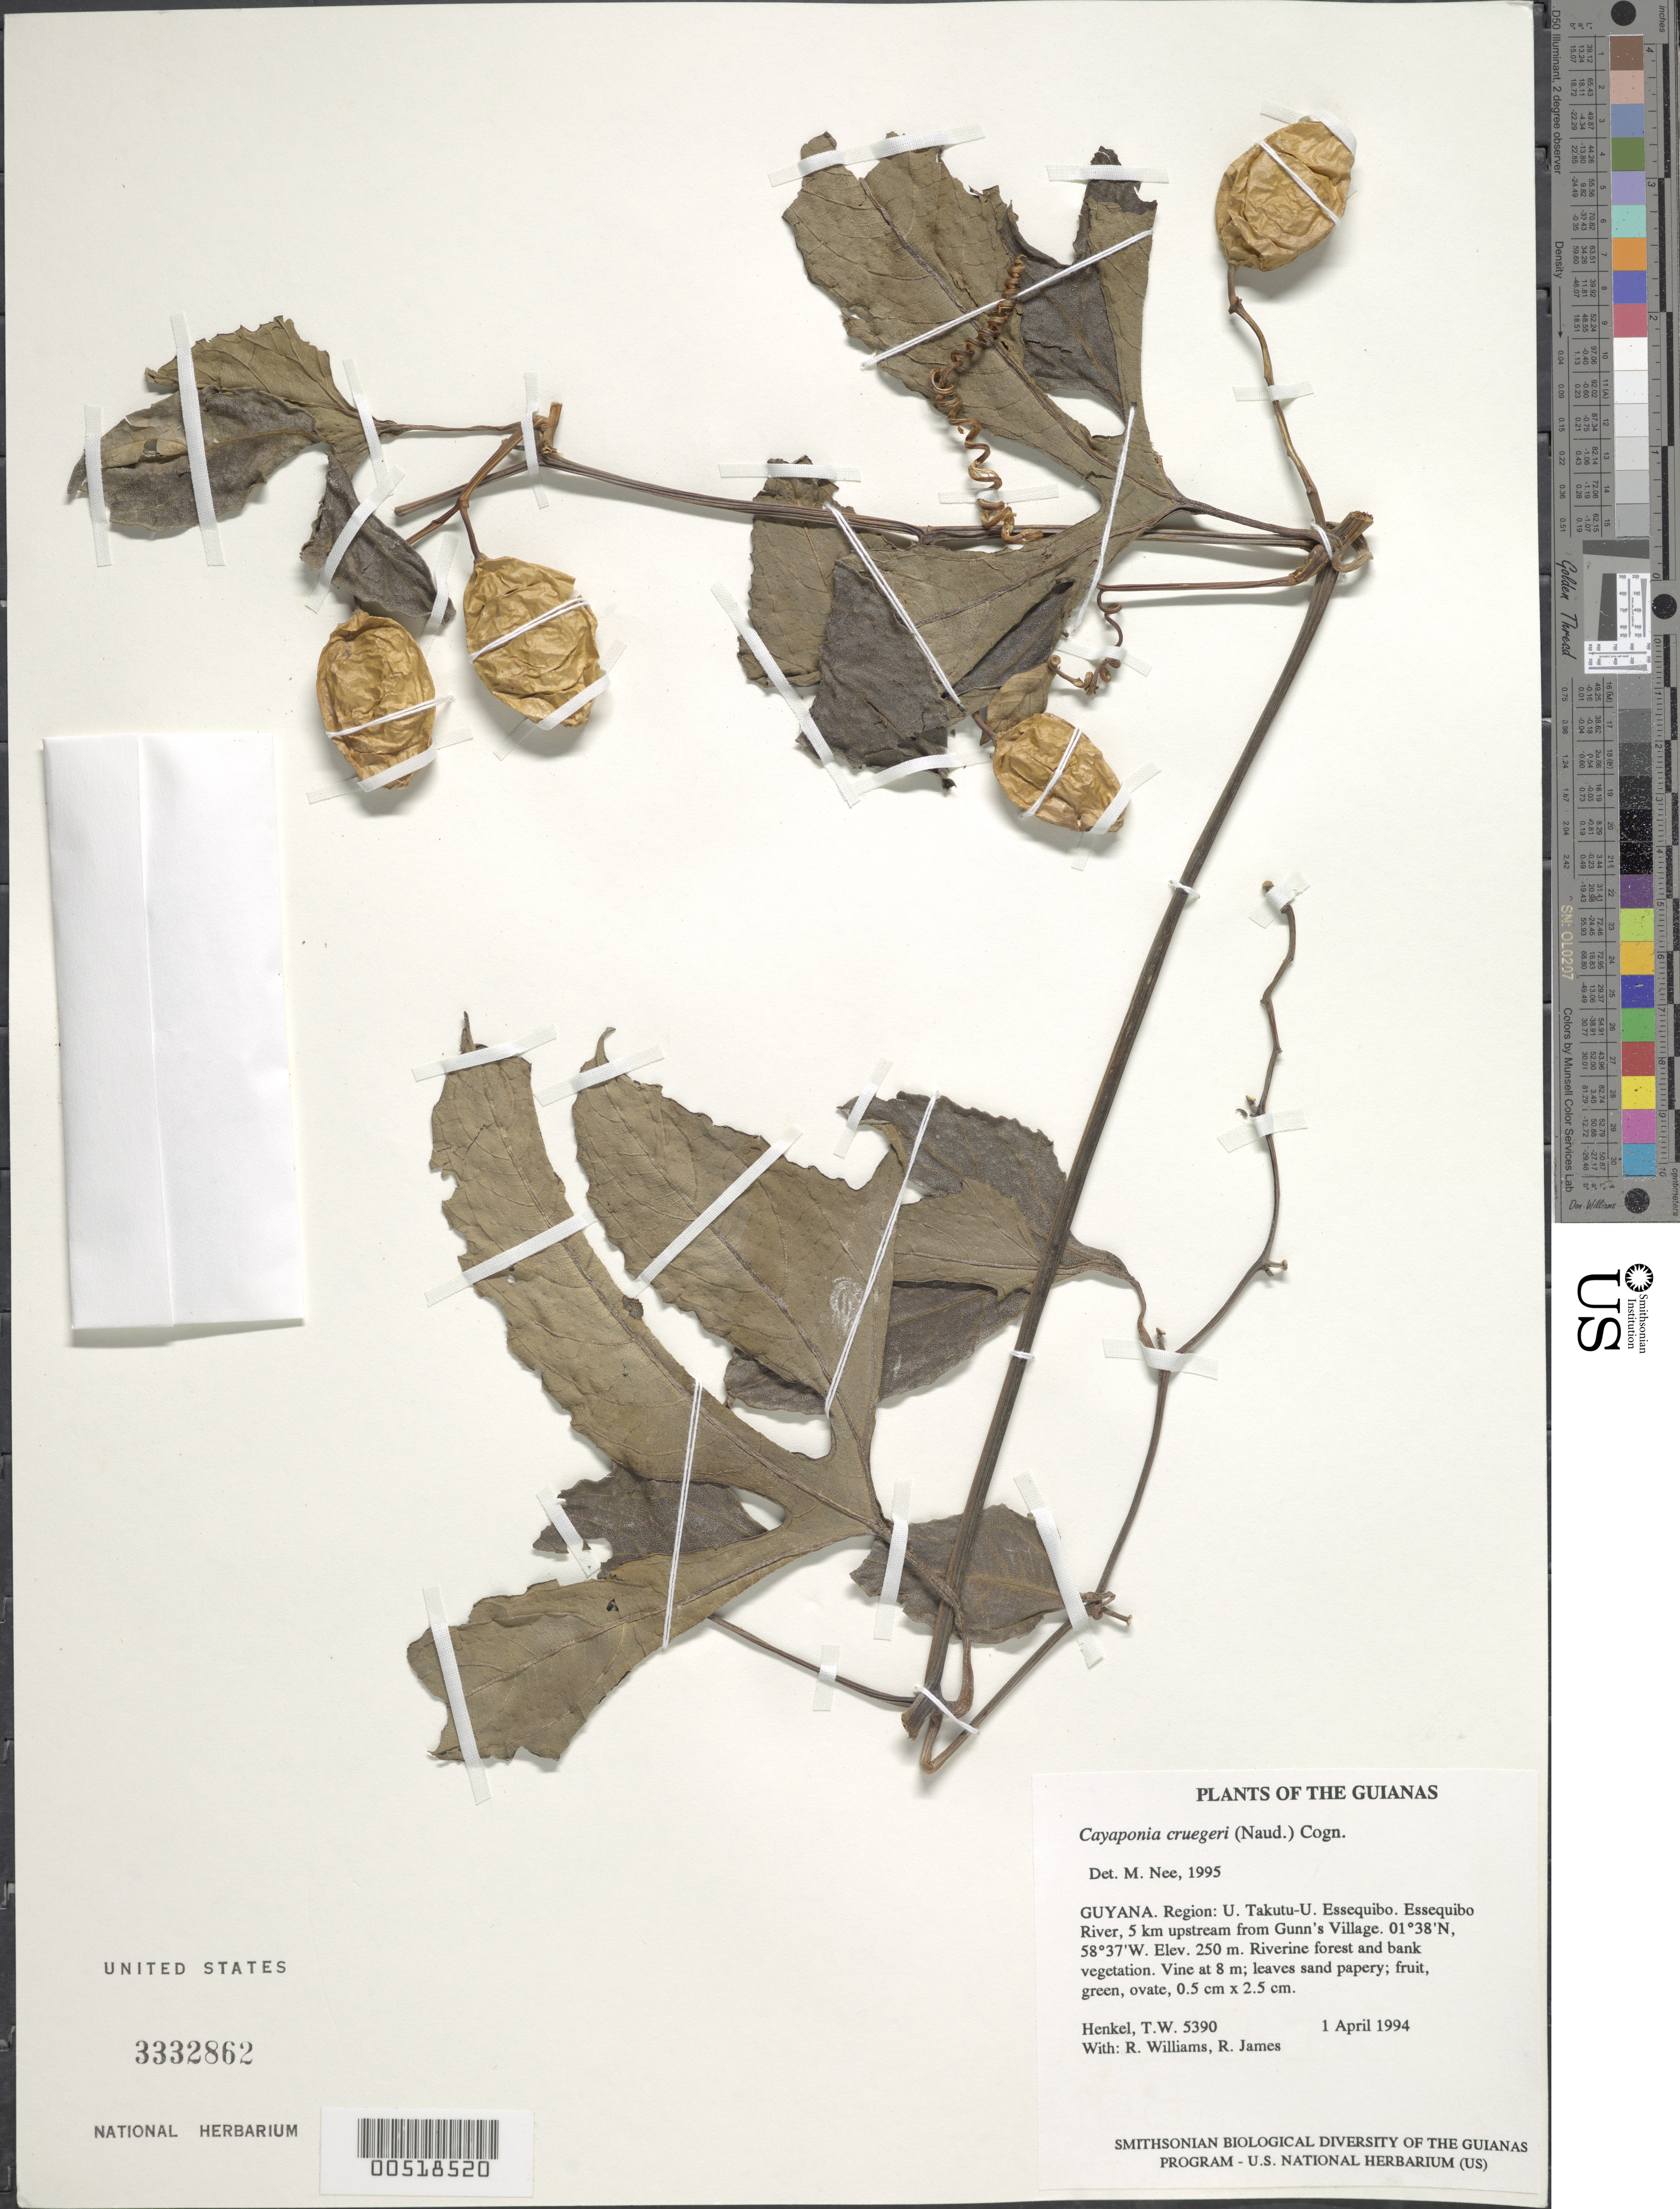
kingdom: Plantae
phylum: Tracheophyta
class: Magnoliopsida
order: Cucurbitales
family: Cucurbitaceae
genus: Cayaponia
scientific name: Cayaponia cruegeri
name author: (Naudin) Cogn.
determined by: Nee, Michael H.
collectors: T. Henkel, R. Williams & R. James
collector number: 5390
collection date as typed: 1 April 1994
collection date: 1994-04-01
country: Guyana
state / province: U. Takutu-U. Essequibo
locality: Essequibo River, 5 km upstream from Gunn's Village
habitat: Riverine forest and bank vegetation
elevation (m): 250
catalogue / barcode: US 3332862